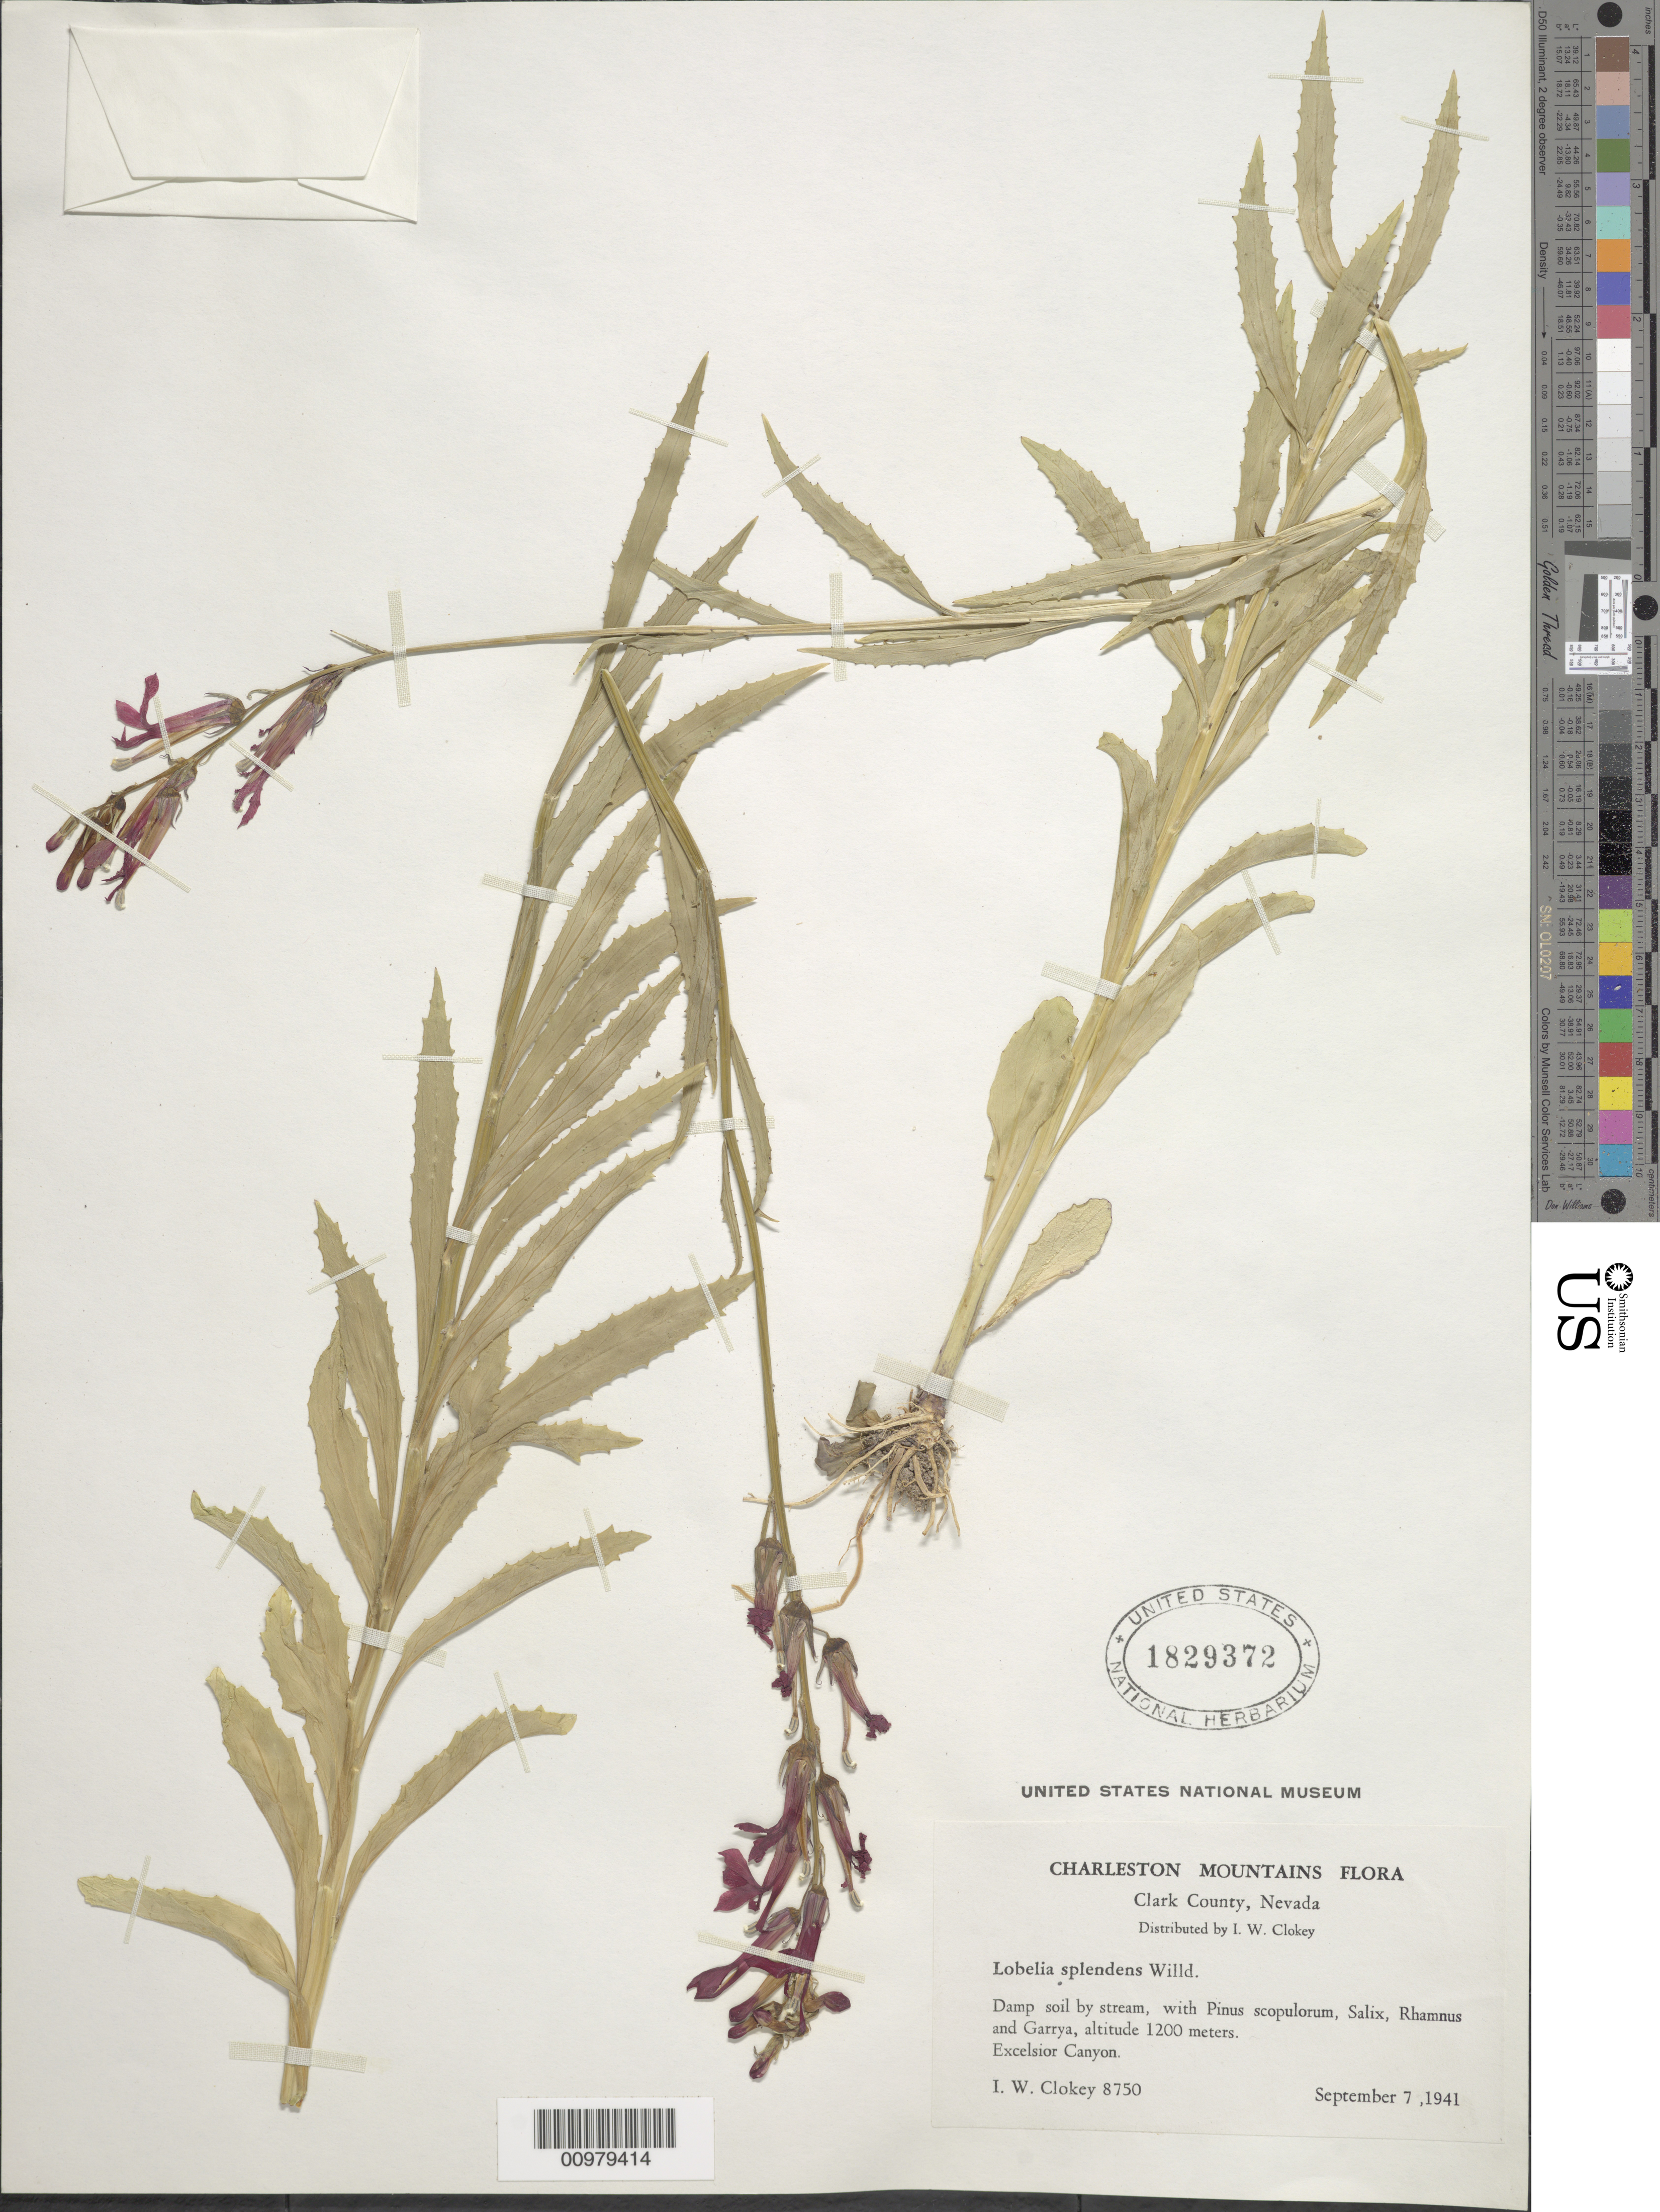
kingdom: Plantae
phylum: Tracheophyta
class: Magnoliopsida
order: Asterales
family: Campanulaceae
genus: Lobelia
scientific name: Lobelia cardinalis var. pseudosplendens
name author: McVaugh in Woodson & Schery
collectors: I. W. Clokey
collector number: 8750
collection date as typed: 7 Sep 1941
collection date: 1941-09-07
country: United States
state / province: Nevada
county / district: Clark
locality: Excelsior Canyon; Charleston Mountains.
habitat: damp soil by stream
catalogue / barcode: US 1829372